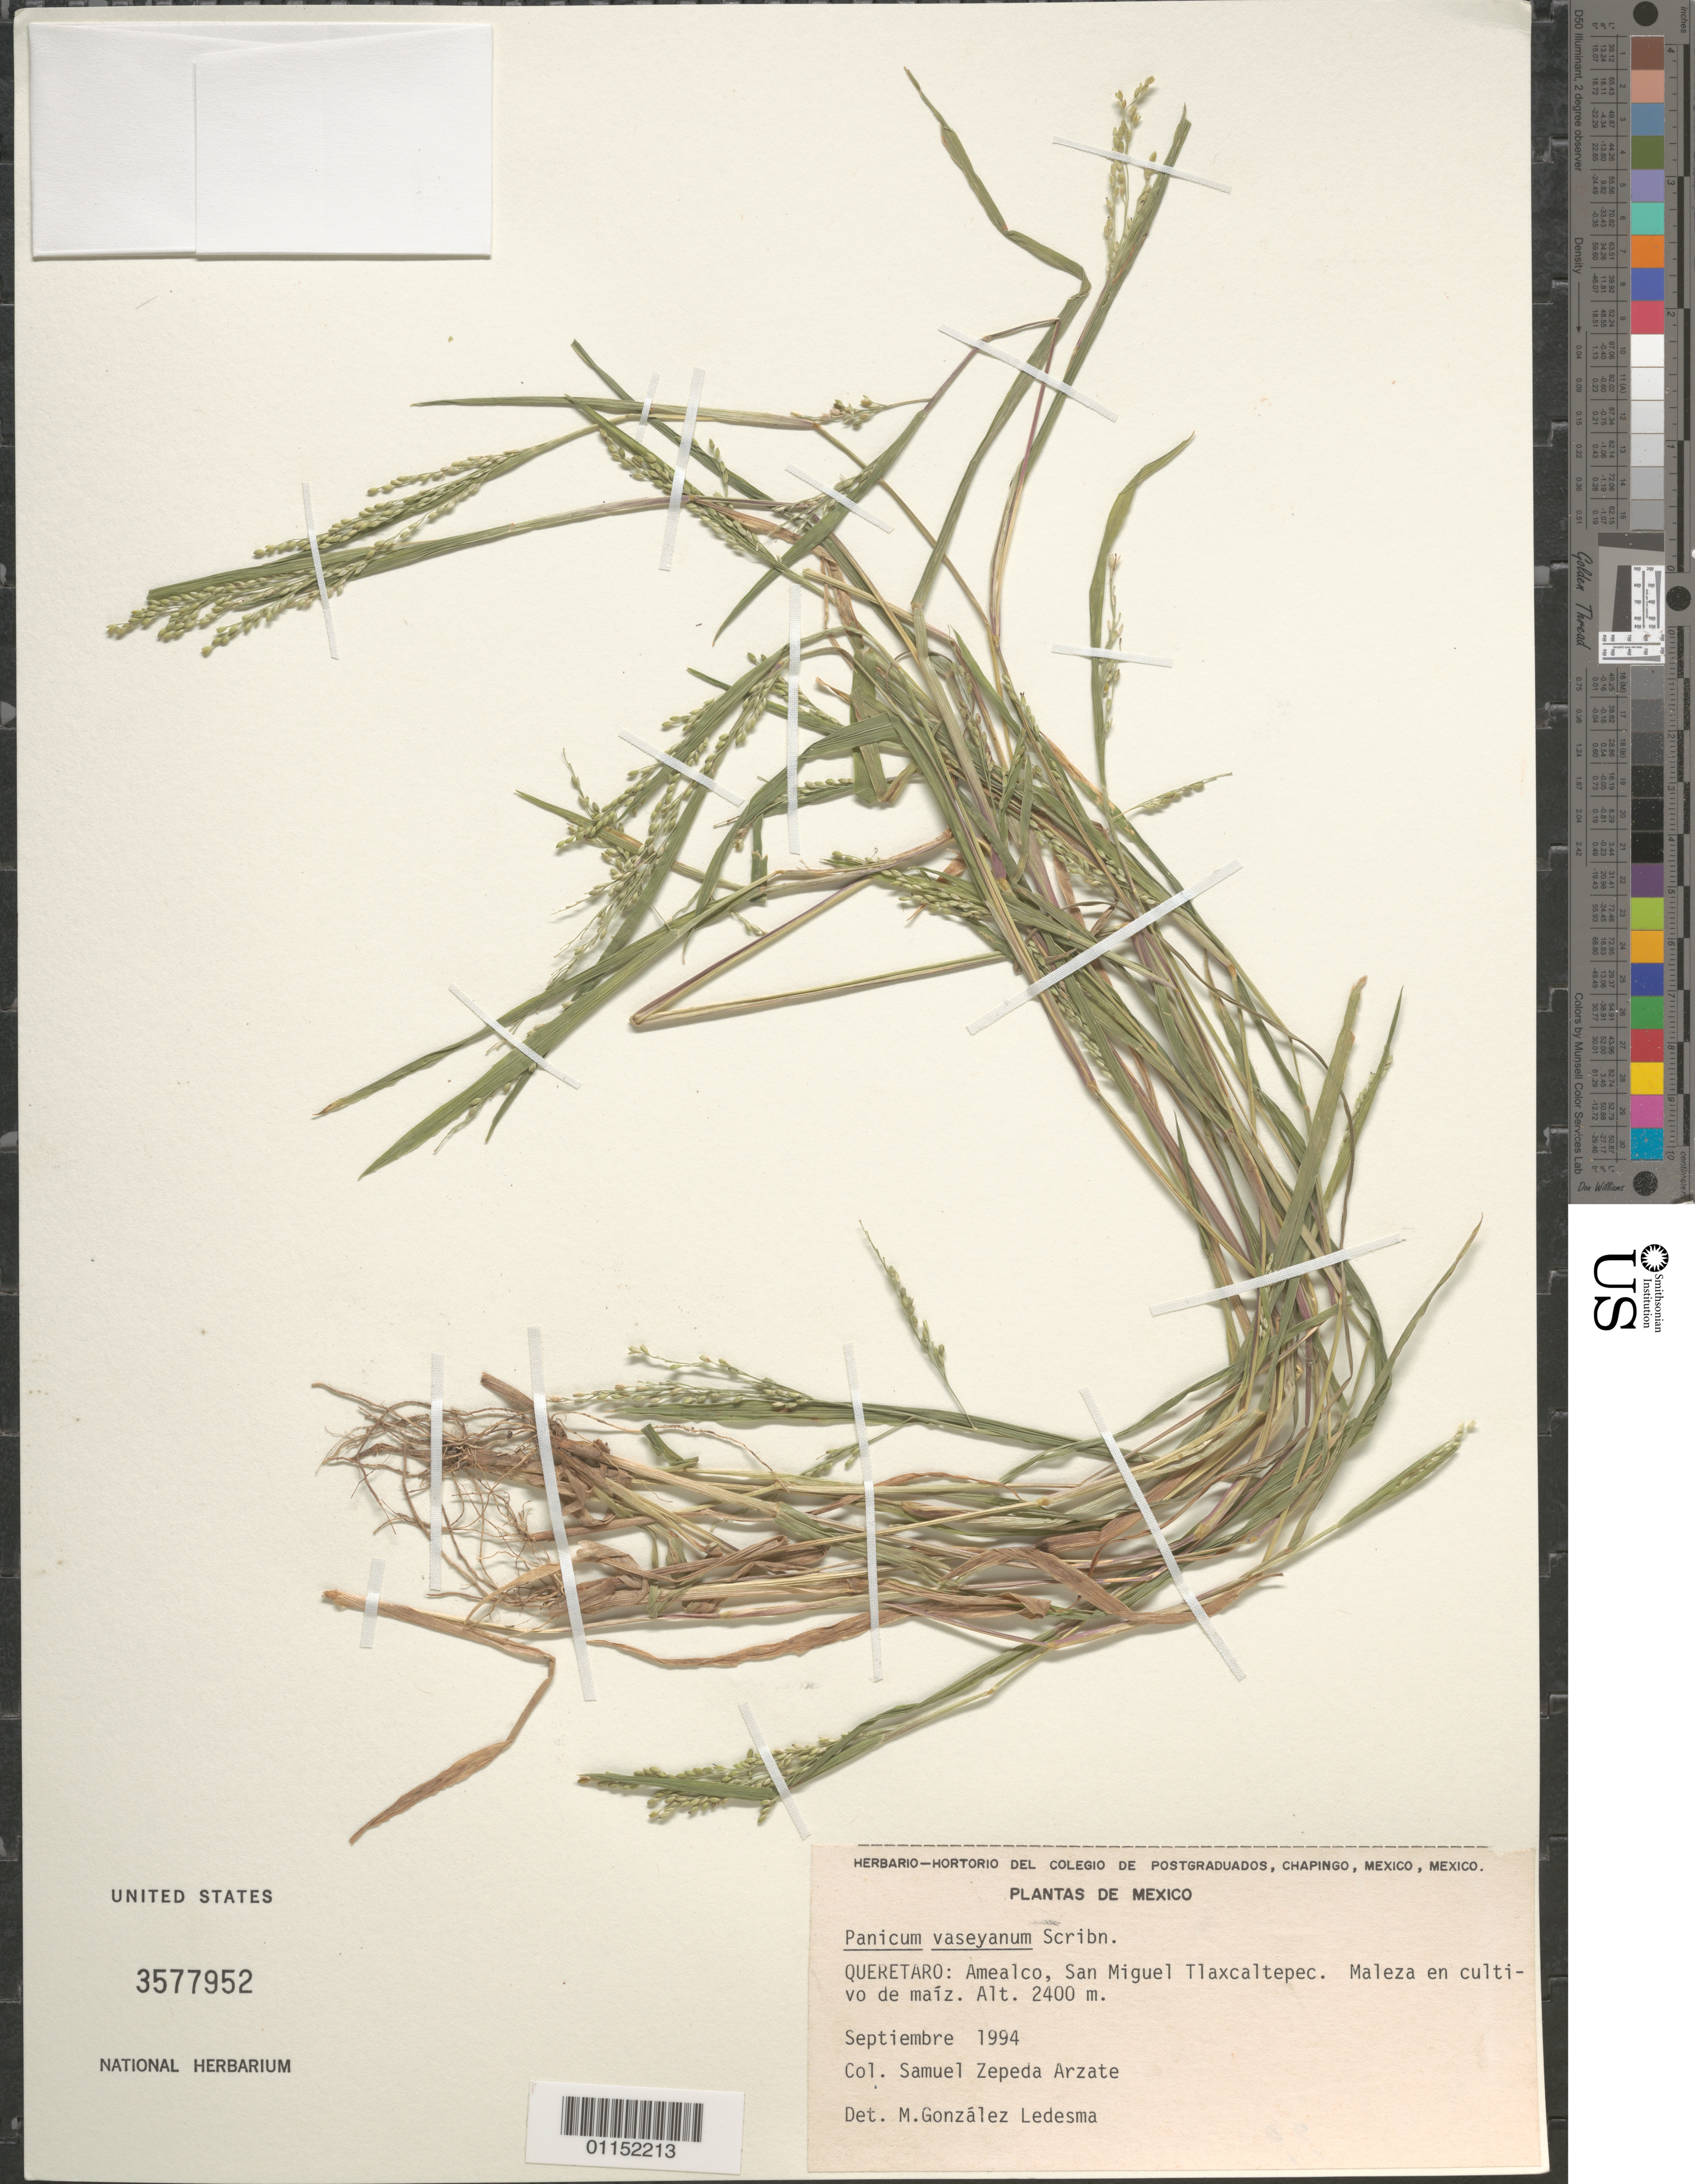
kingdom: Plantae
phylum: Tracheophyta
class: Liliopsida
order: Poales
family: Poaceae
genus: Panicum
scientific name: Panicum vaseyanum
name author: Scribn. ex W.J. Beal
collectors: S. Arzate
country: Mexico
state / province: Querétaro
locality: Amealco, San Miguel Tlaxcaltepec.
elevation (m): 2400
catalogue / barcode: US 3577952